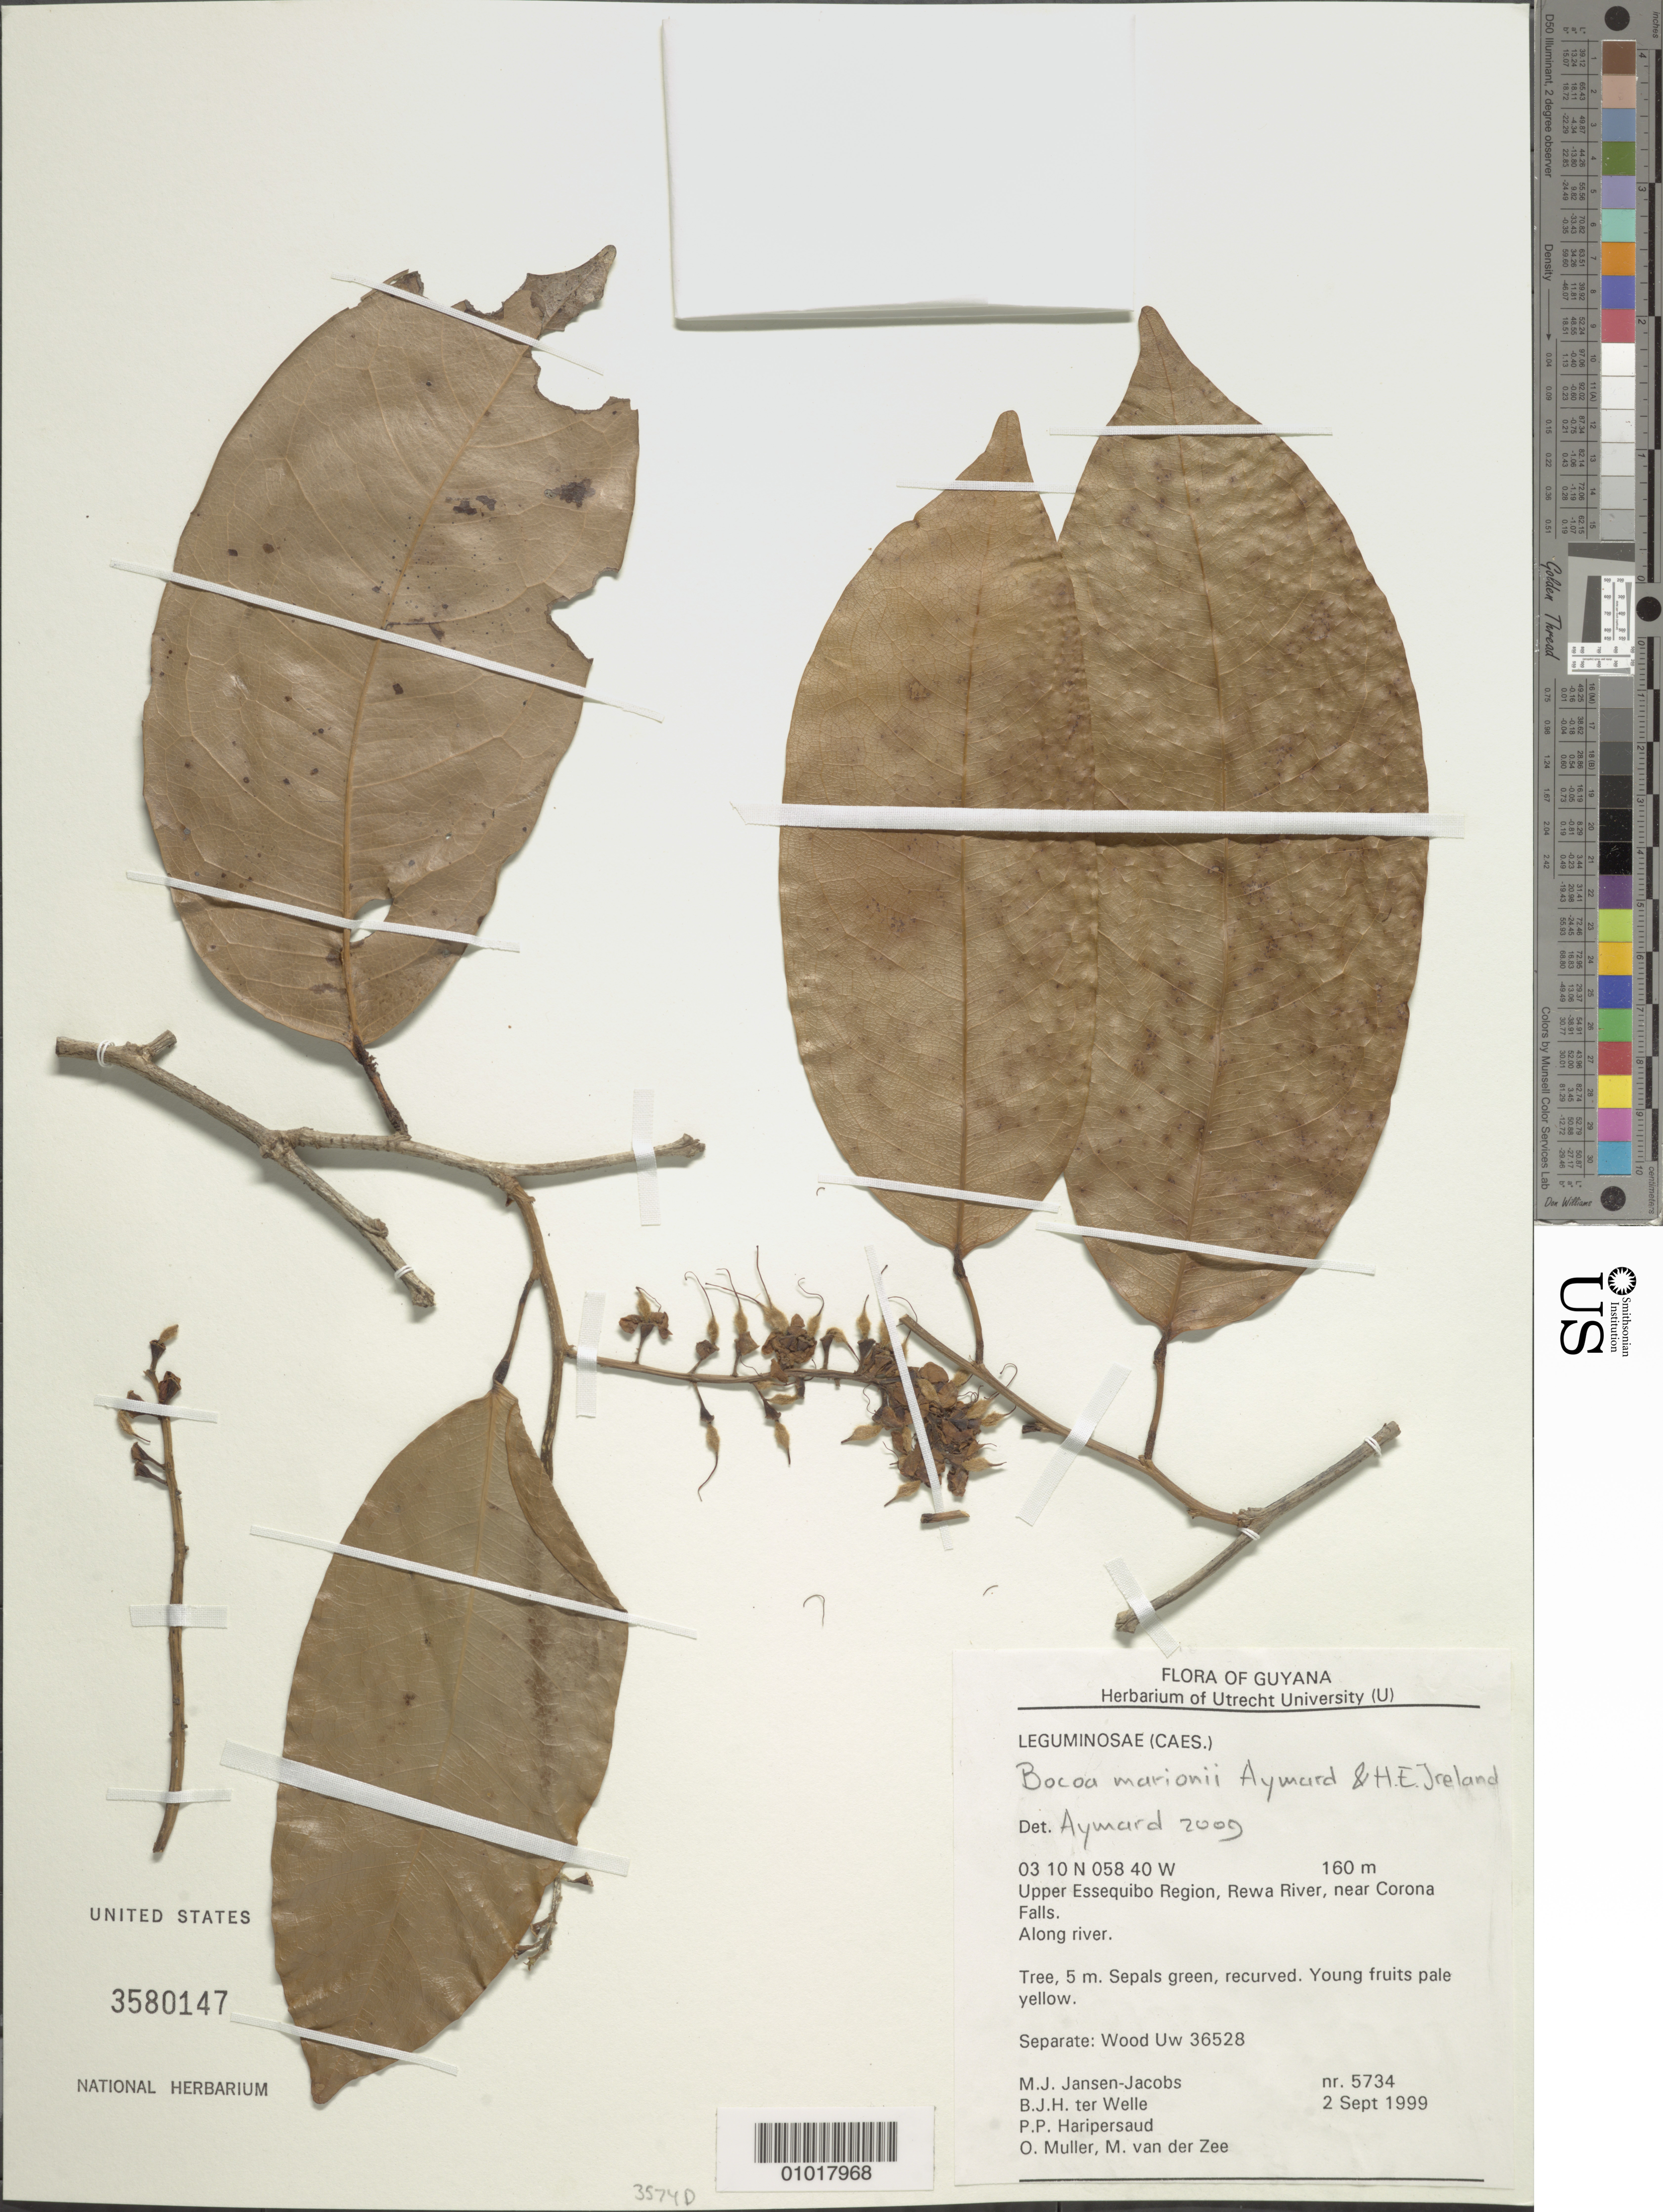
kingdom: Plantae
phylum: Tracheophyta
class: Magnoliopsida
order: Fabales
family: Fabaceae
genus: Bocoa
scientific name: Bocoa marioniae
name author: Aymard & H.E. Ireland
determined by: Aymard C., G. A., (PORT), Univ. Nac. Exp. de los Llanos Ezequiel Zamora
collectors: M. J. Jansen-Jacobs, B. Welle, P. Haripersaud, O. Muller & M. van der Zee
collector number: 5734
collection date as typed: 2-Sep-99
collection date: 1999-09-02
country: Guyana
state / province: U. Takutu-U. Essequibo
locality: Rewa River, near Corona Falls, Upper Essequibo Region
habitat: Along river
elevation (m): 160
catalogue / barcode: US 3580147